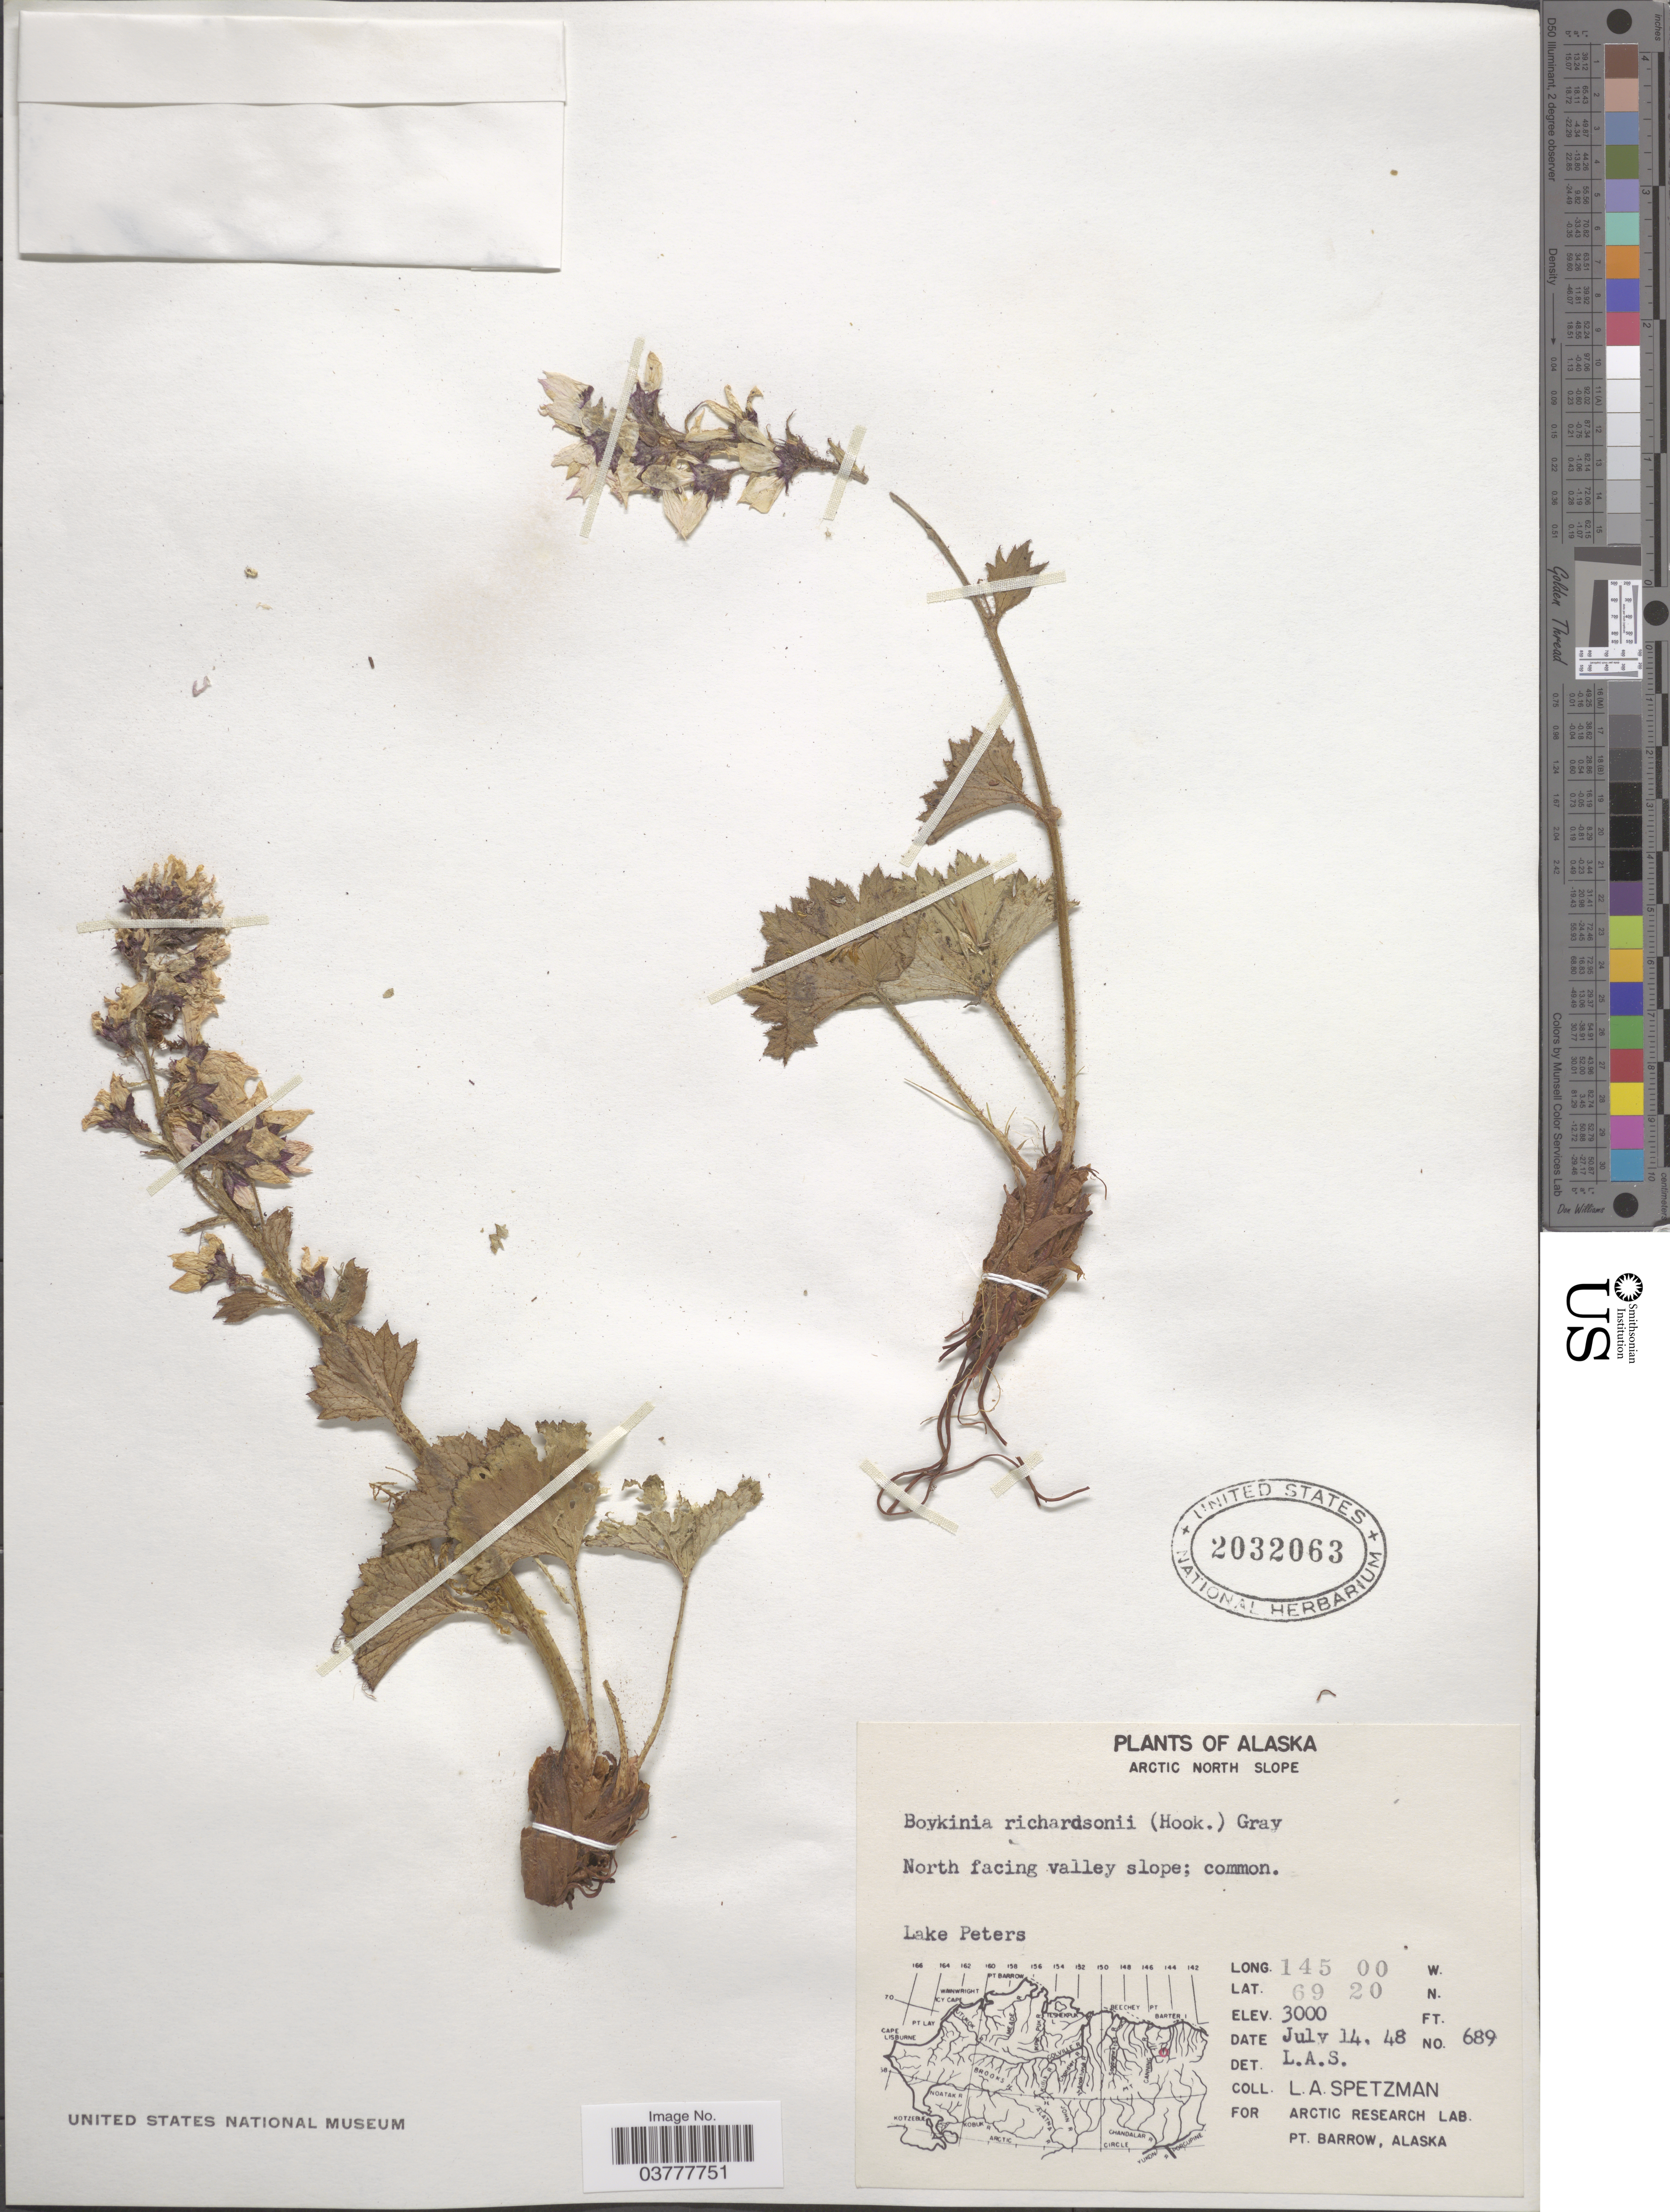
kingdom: Plantae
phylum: Tracheophyta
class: Magnoliopsida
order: Saxifragales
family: Saxifragaceae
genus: Boykinia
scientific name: Boykinia richardsonii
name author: (Hook.) A. Gray ex B.D. Jacks.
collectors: L. Spetzman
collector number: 689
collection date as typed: Transcribed d/m/y: 14/7/48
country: United States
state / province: Alaska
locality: Arctic North Slope. North facing valley slope; Lake Peters.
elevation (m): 914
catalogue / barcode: US 2032063